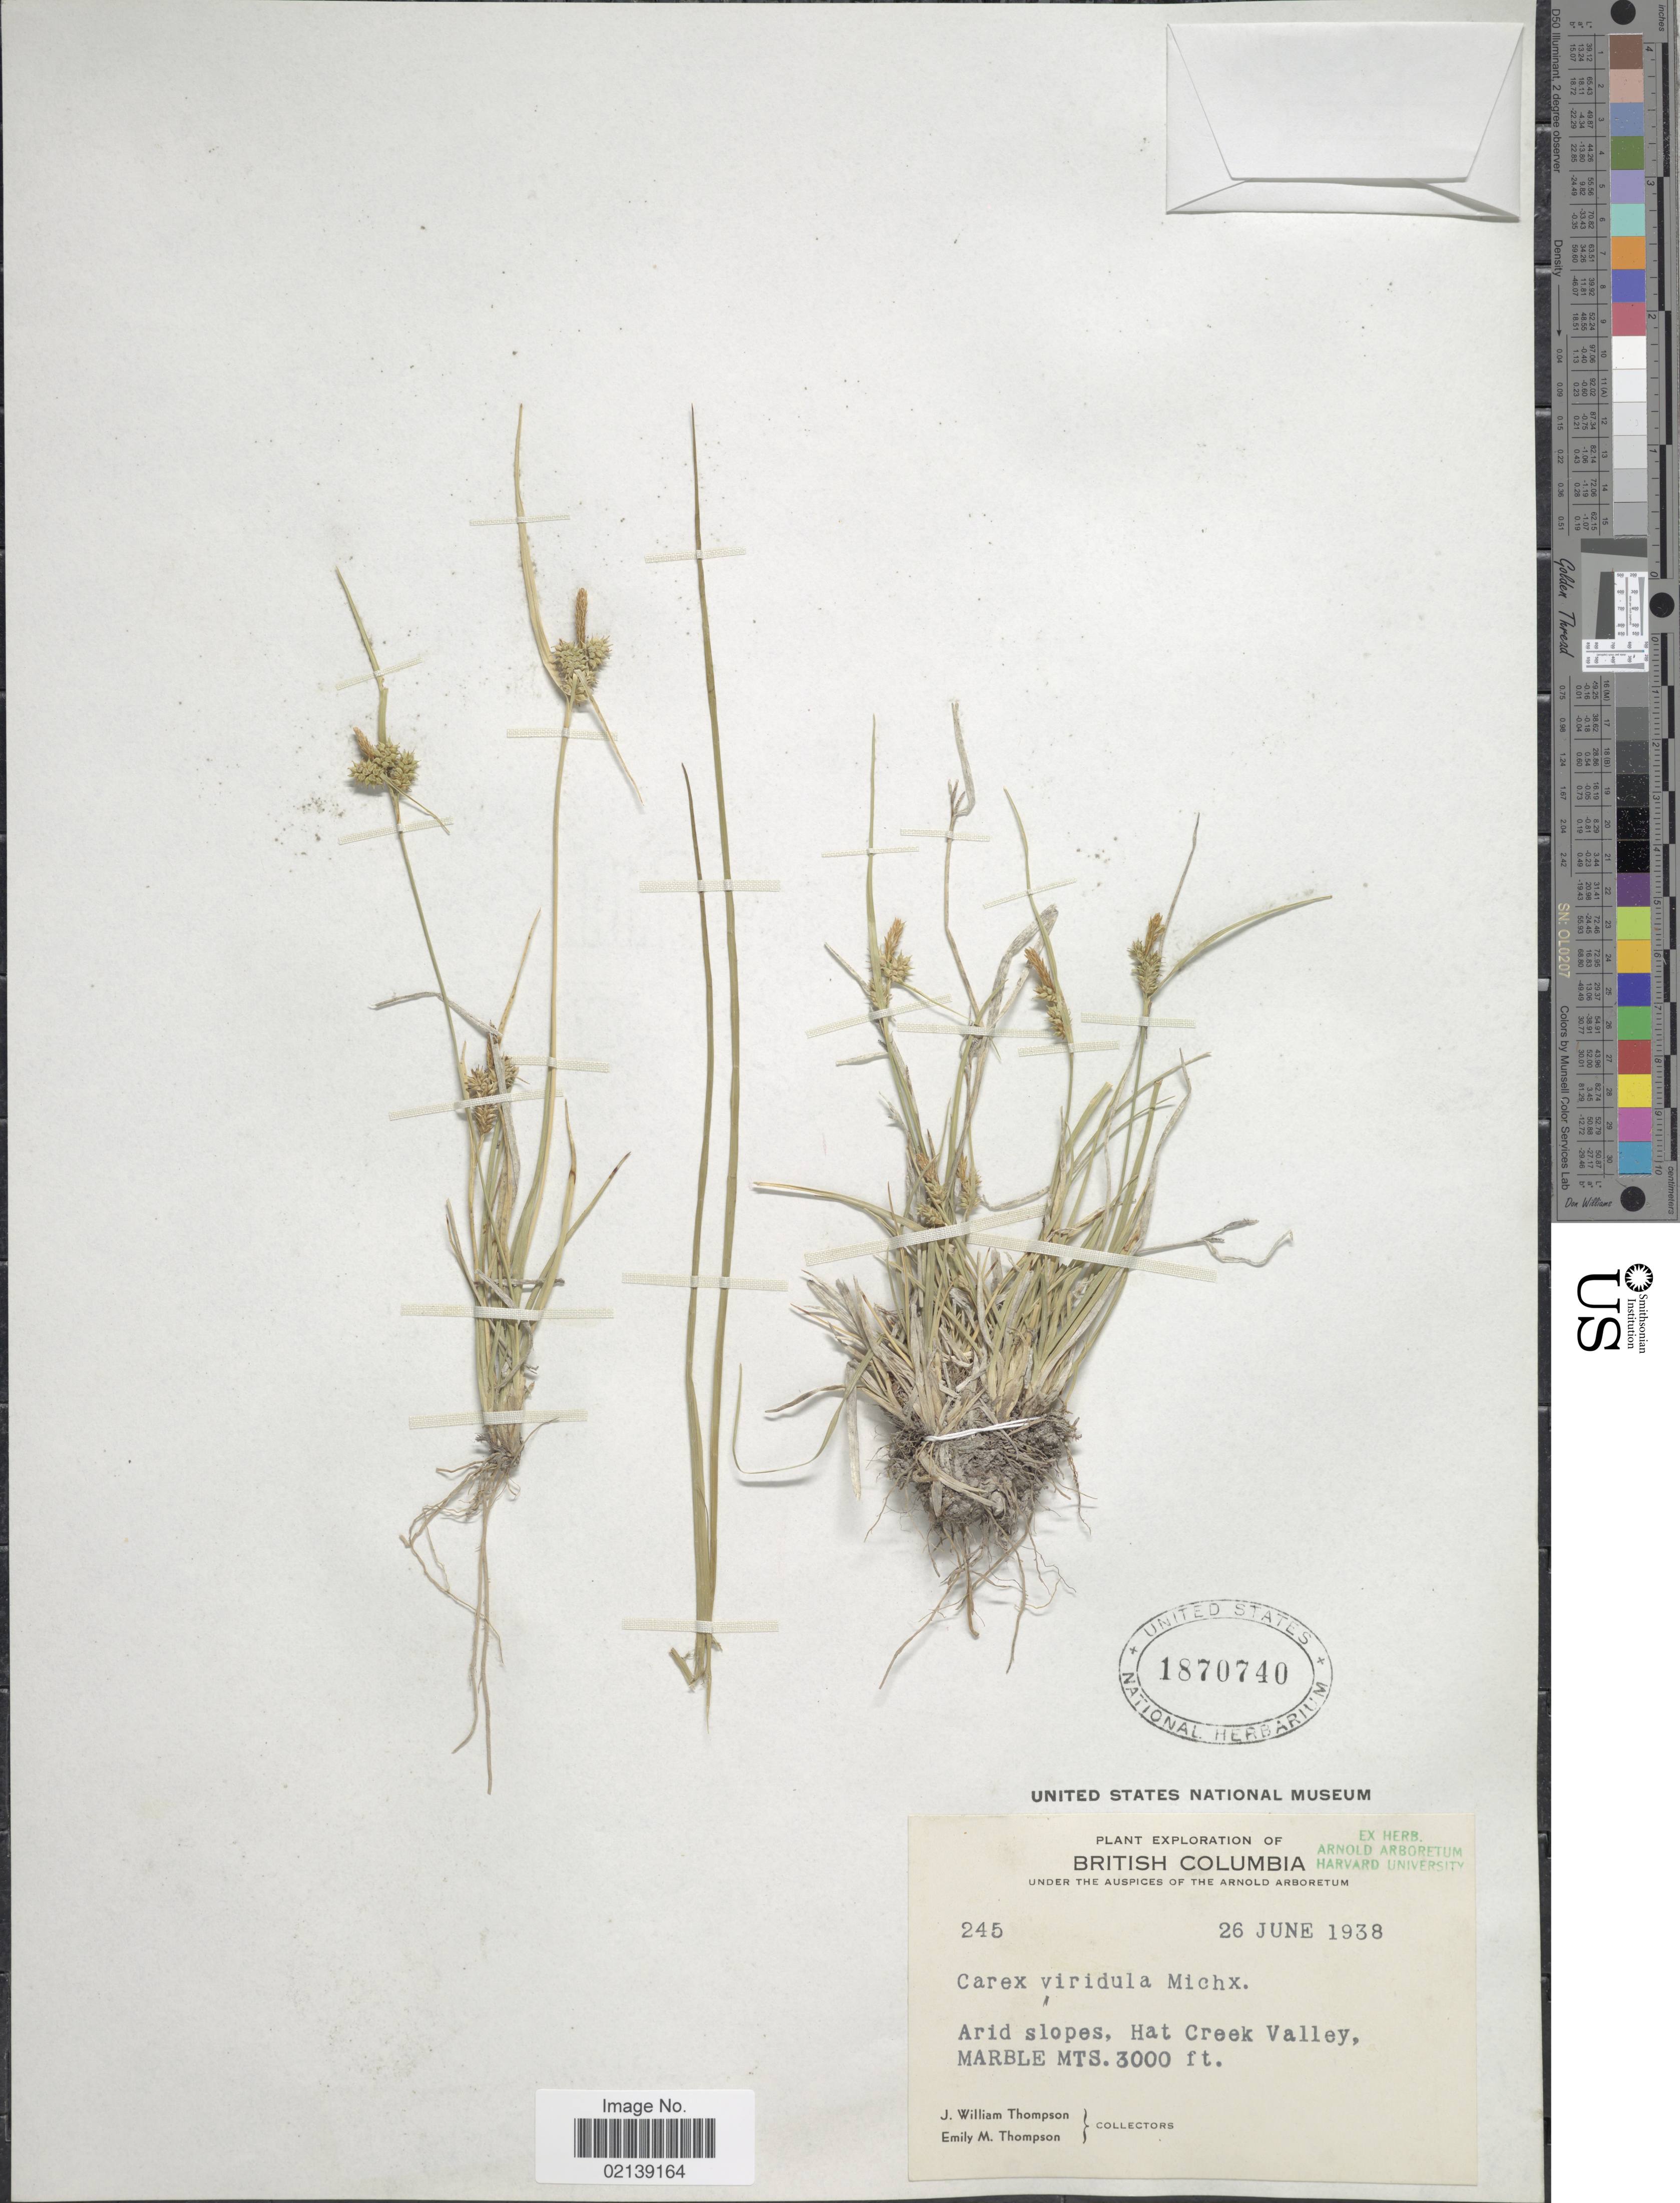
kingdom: Plantae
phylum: Tracheophyta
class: Liliopsida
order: Poales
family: Cyperaceae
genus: Carex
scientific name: Carex oederi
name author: Retz.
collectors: J. W. Thompson & E. M. Thompson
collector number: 245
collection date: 1938-06-26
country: Canada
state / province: British Columbia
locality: Arid slopes, Hat Creek Valley, Marble Mts.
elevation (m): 914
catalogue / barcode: US 1870740